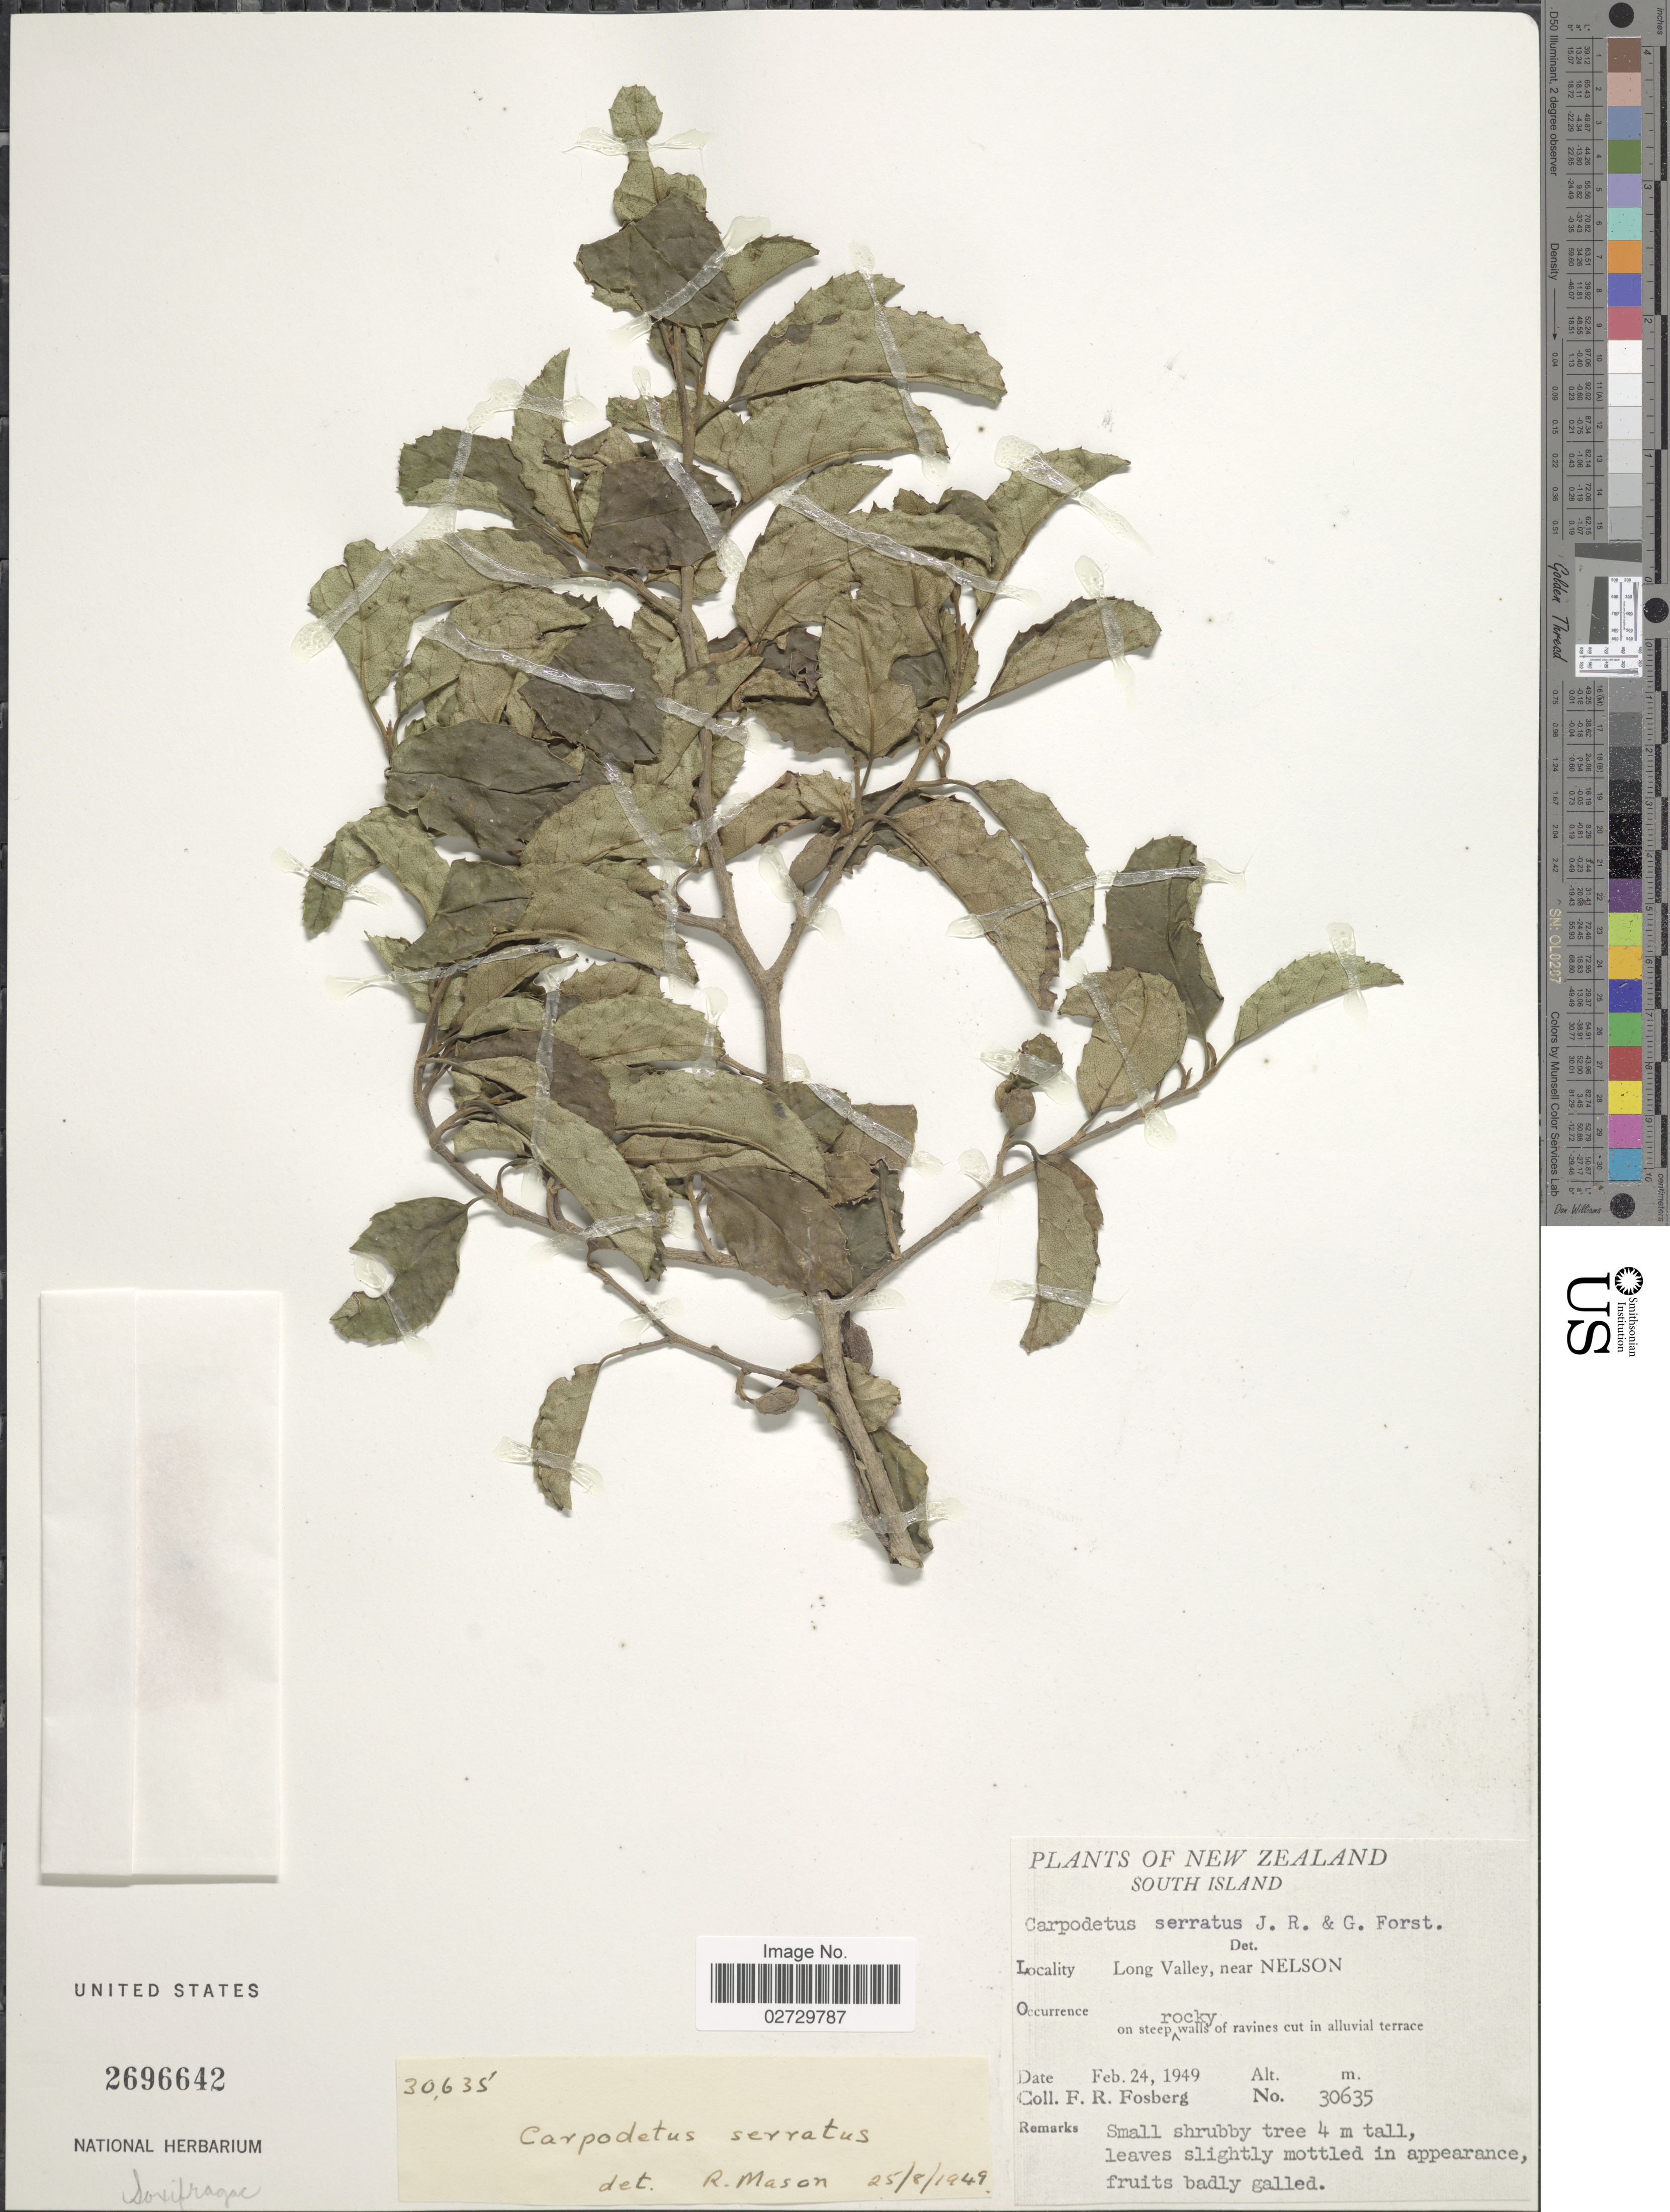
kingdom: Plantae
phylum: Tracheophyta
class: Magnoliopsida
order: Asterales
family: Rousseaceae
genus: Carpodetus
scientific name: Carpodetus serratus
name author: J.R. Forst. & G. Forst.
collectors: F. R. Fosberg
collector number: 30635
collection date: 1949-02-24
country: New Zealand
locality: South Island, Long Valley, near Nelson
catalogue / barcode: US 2696642